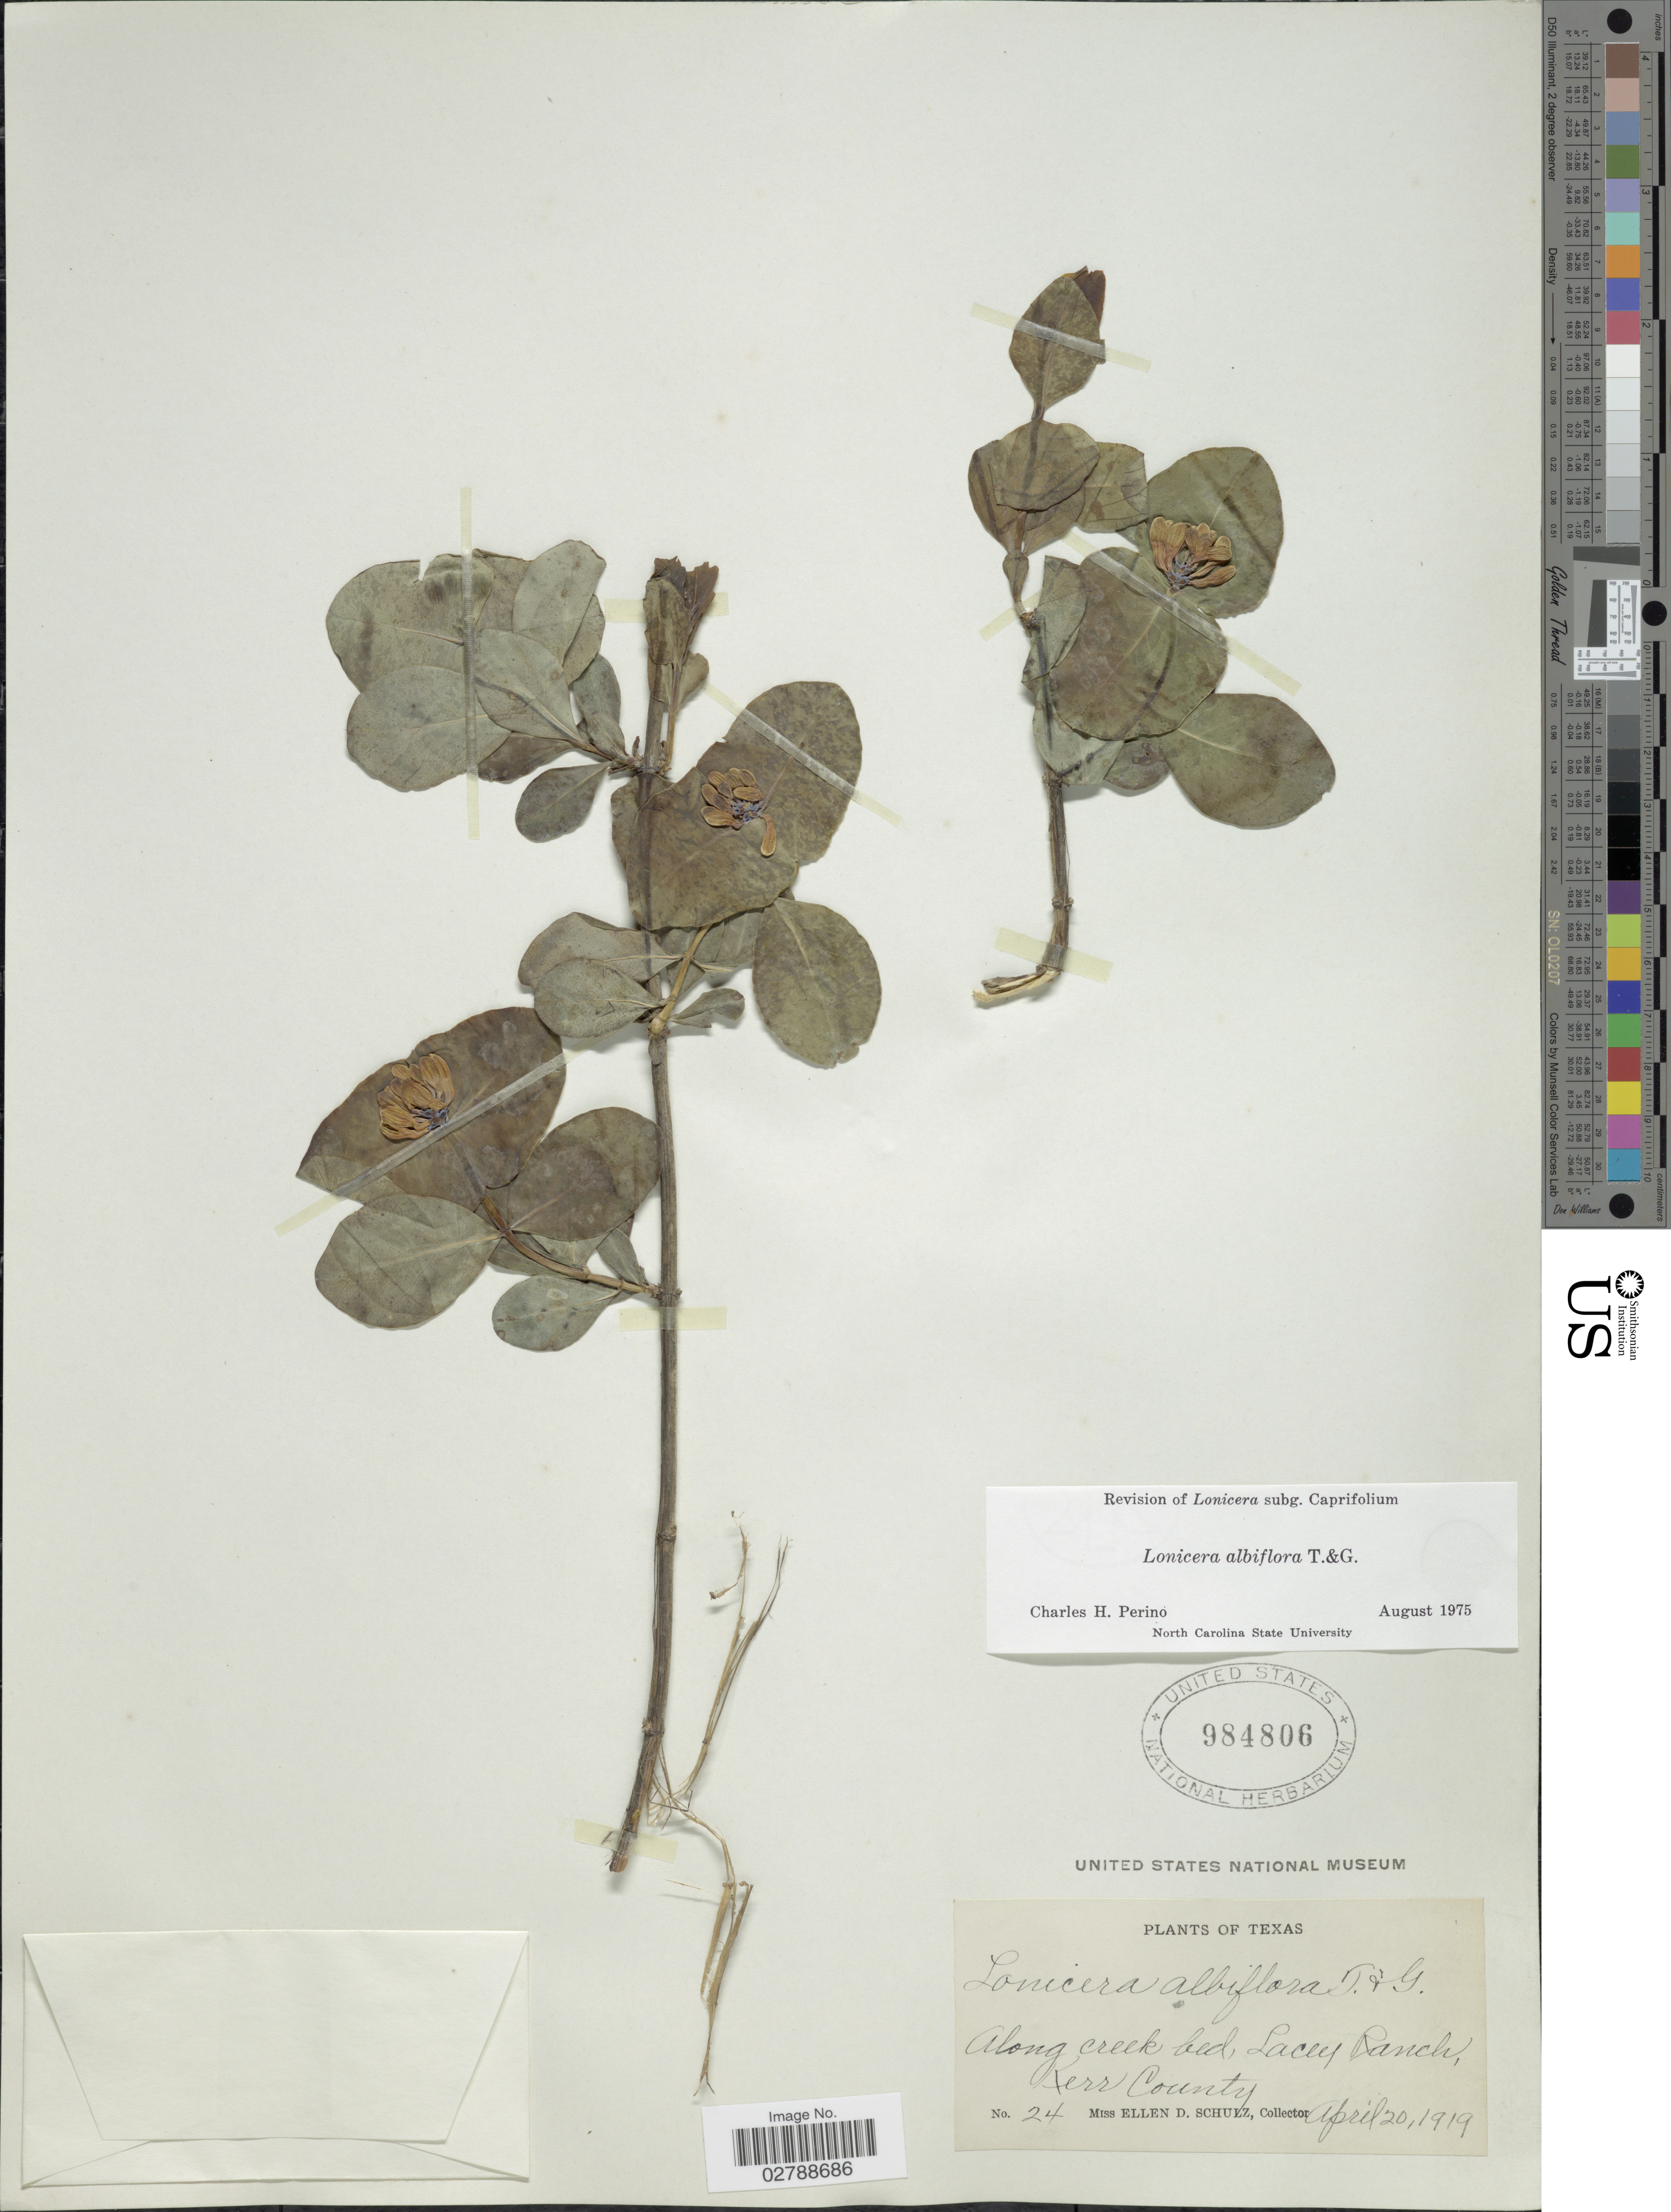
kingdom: Plantae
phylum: Tracheophyta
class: Magnoliopsida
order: Dipsacales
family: Caprifoliaceae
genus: Lonicera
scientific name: Lonicera albiflora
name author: Torr. & A. Gray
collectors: E. D. Schulz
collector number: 24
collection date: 1919-04-20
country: United States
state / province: Texas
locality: Along creek bed Lacey Ranch, Kerr County.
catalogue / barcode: US 984806